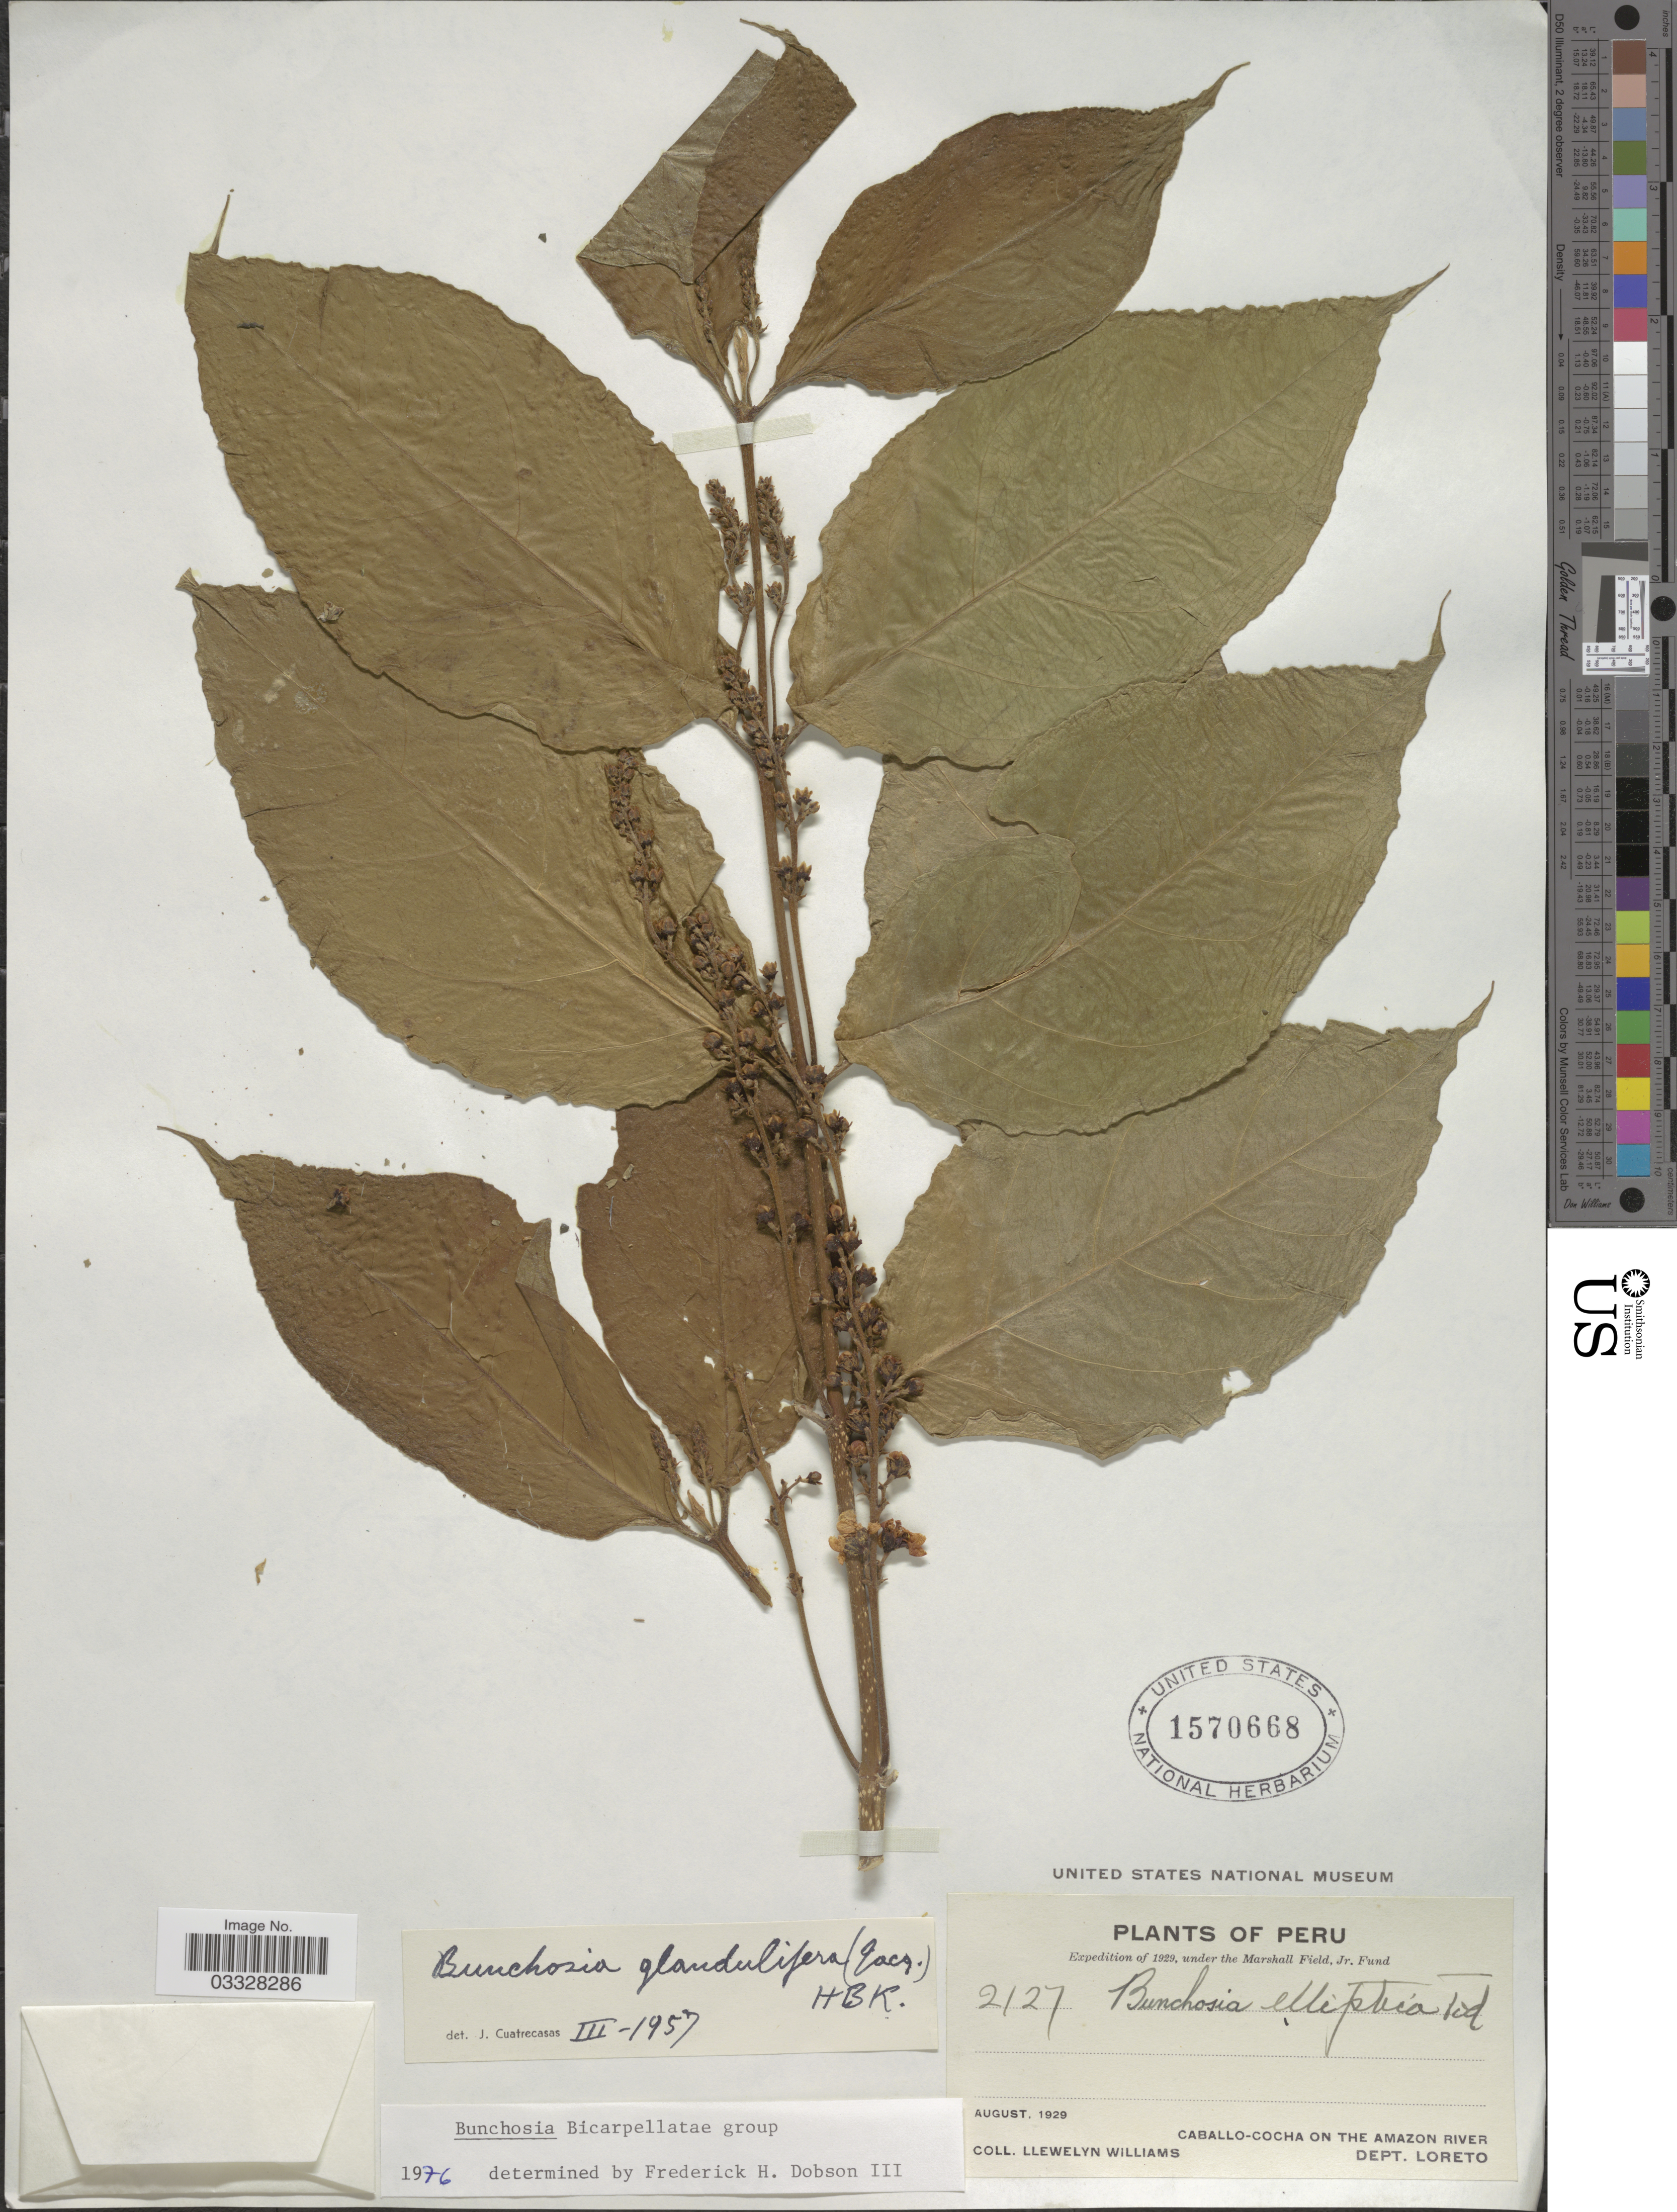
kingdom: Plantae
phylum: Tracheophyta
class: Magnoliopsida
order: Malpighiales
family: Malpighiaceae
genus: Bunchosia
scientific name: Bunchosia glandulifera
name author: (Jacq.) Kunth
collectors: Ll. Williams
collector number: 2127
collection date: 1929-08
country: Peru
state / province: Loreto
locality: Caballo-Cocha on the Amazon River. Dept. Loreto.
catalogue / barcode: US 1570668